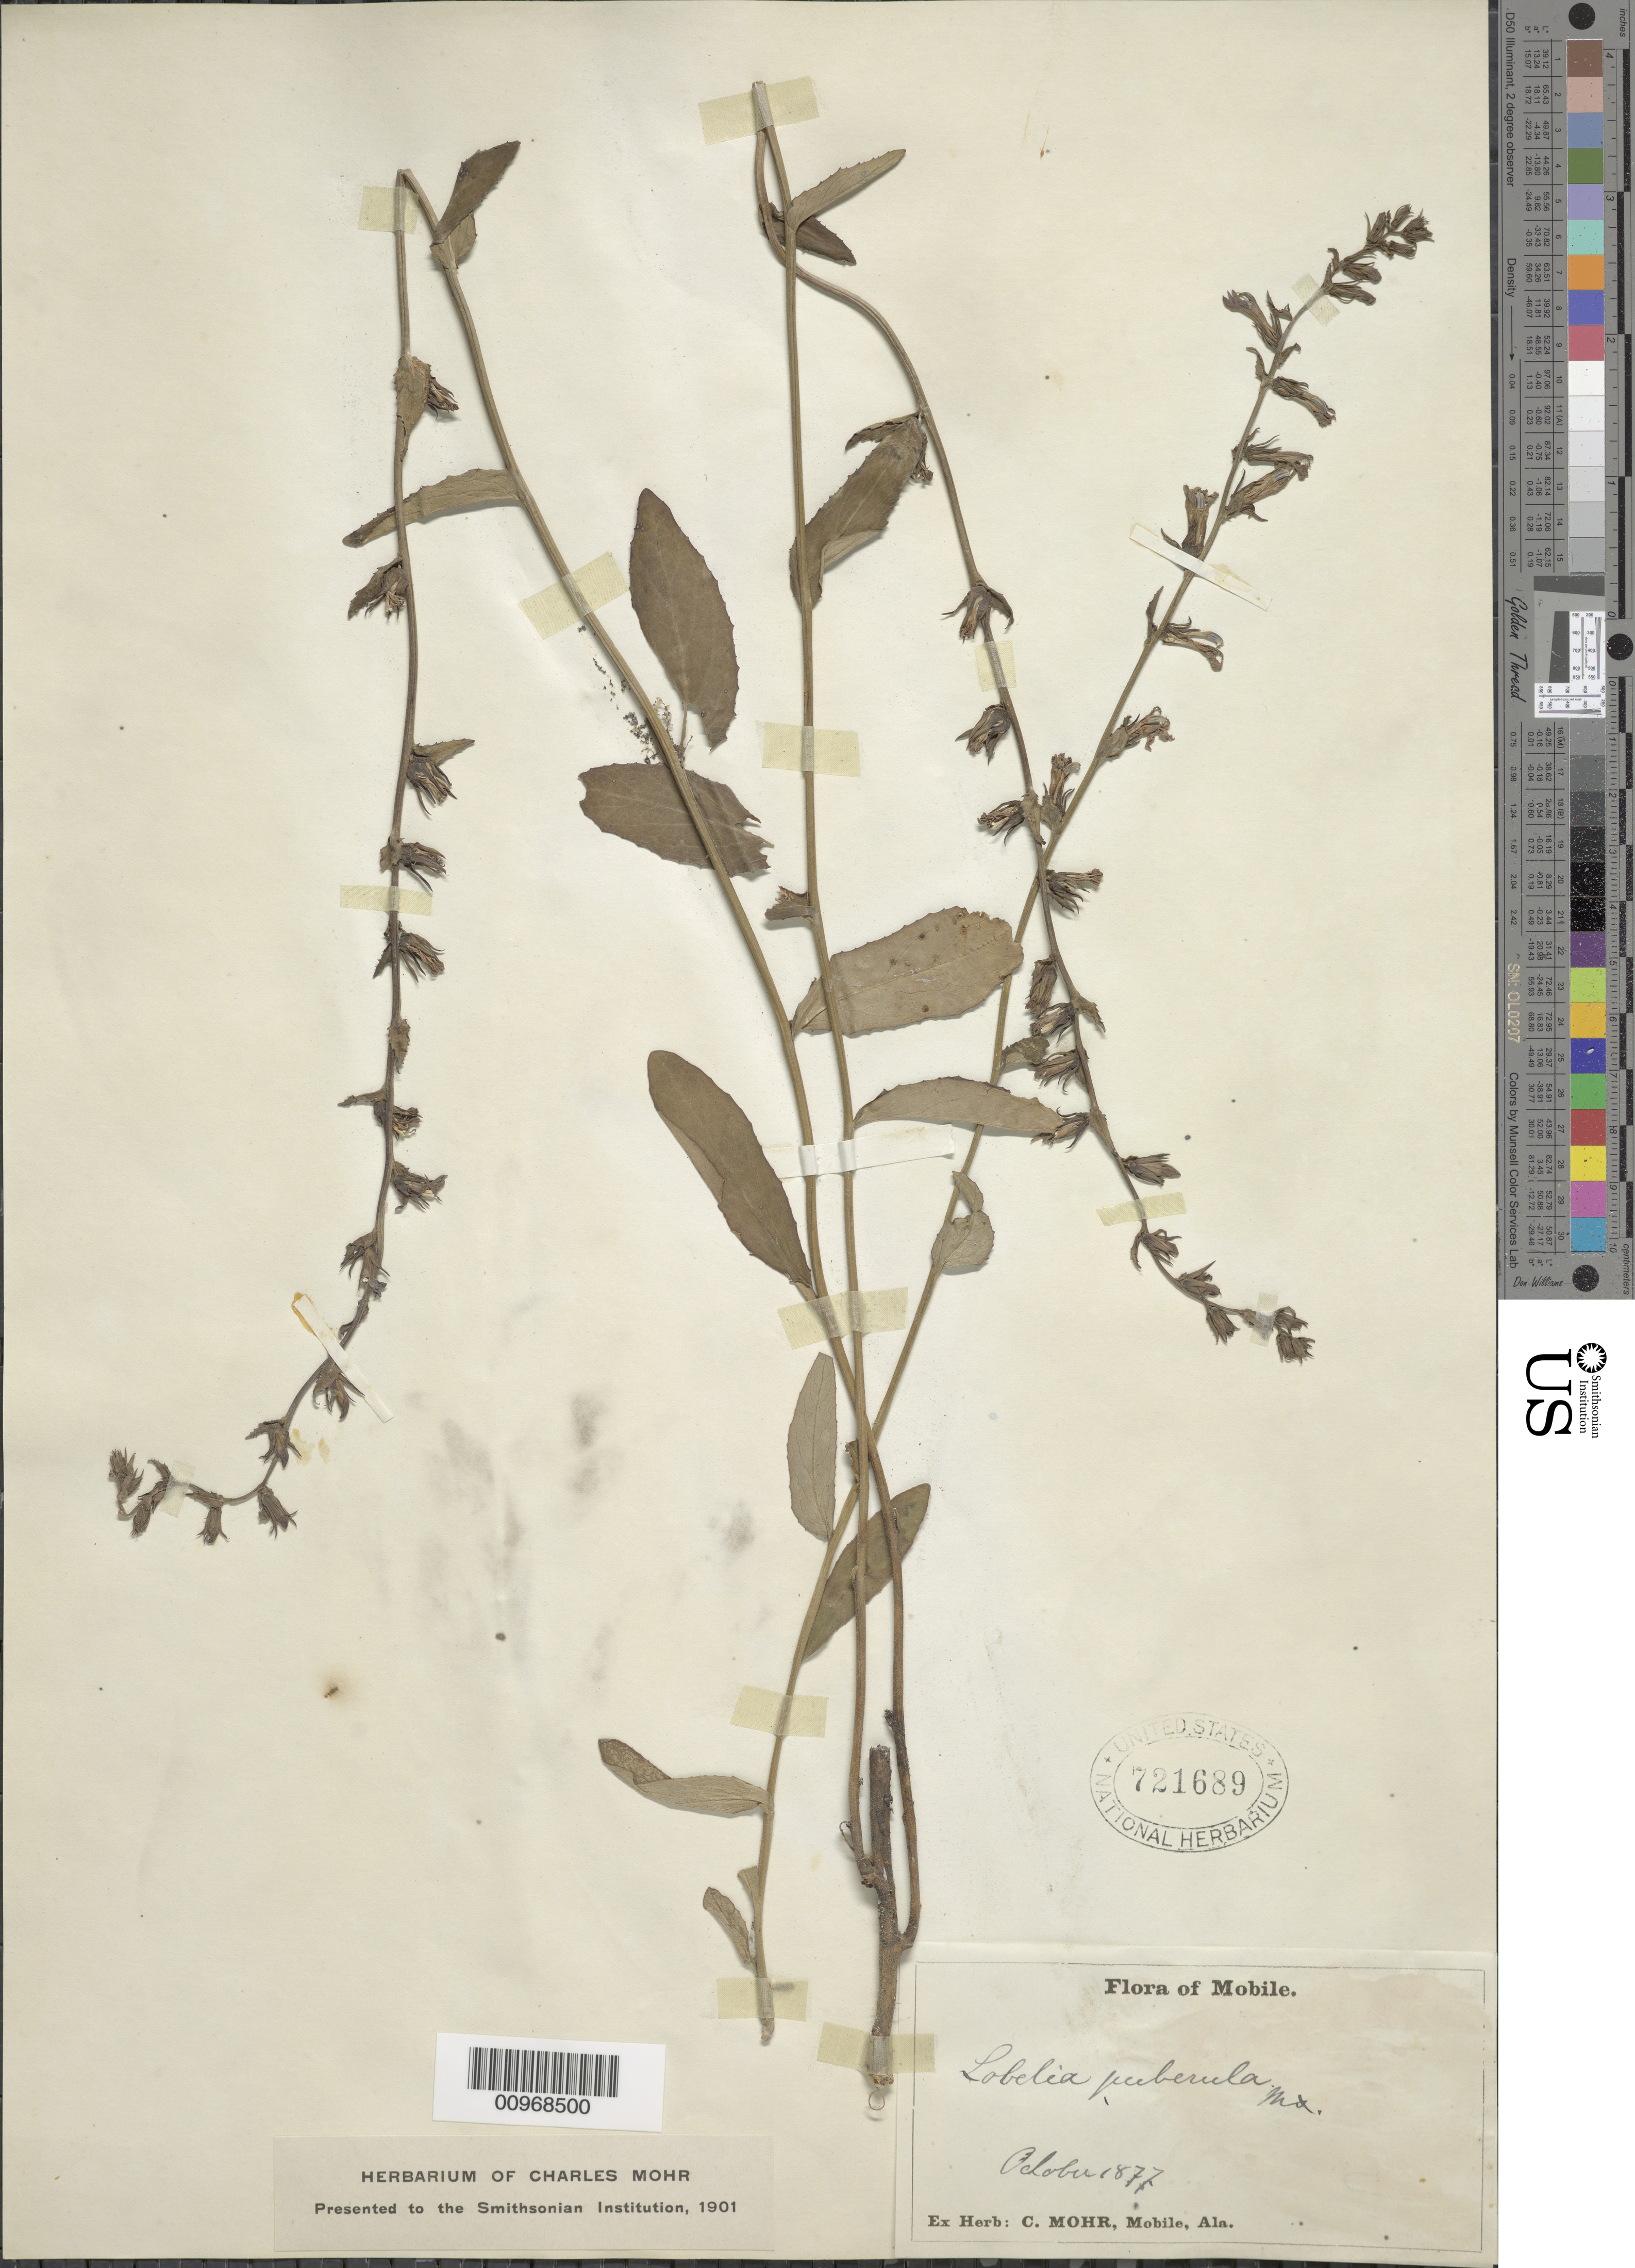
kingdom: Plantae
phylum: Tracheophyta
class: Magnoliopsida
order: Asterales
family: Campanulaceae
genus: Lobelia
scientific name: Lobelia puberula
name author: Michx.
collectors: ex herb. C. Mohr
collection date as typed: October 1877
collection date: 1877-10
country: United States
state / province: Alabama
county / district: Mobile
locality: Mobile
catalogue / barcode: US 721689